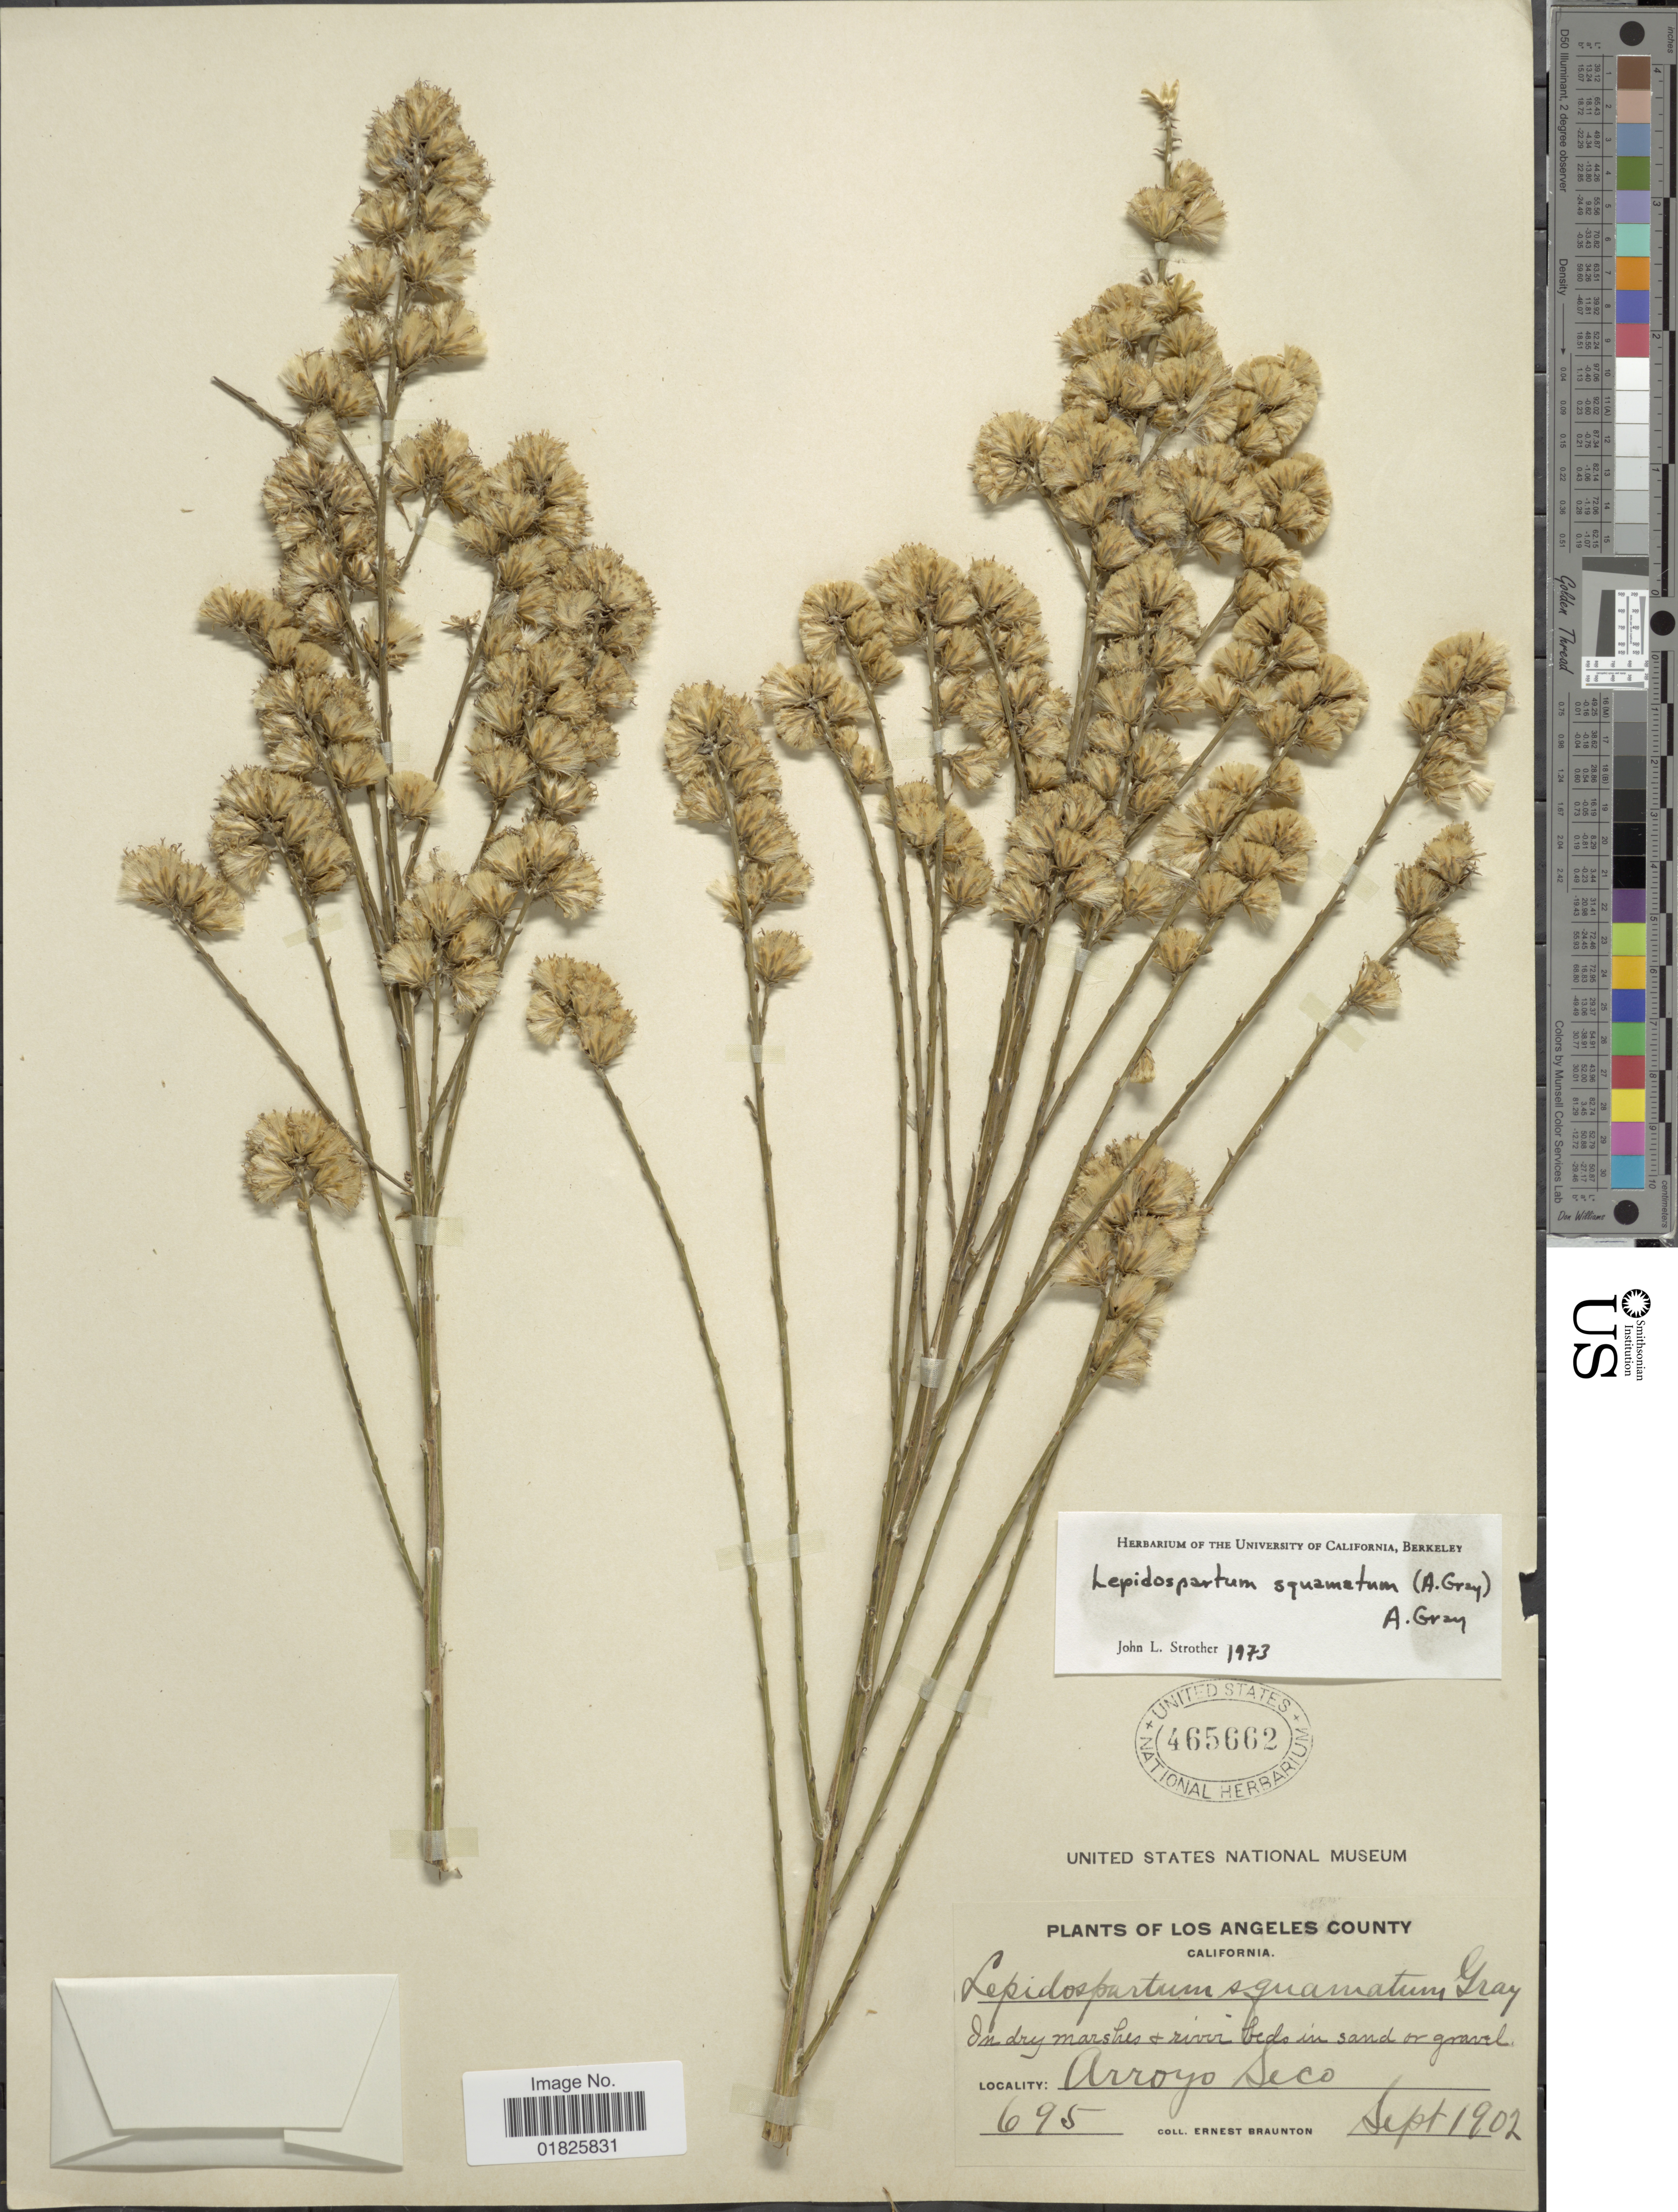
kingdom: Plantae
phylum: Tracheophyta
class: Magnoliopsida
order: Asterales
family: Asteraceae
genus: Lepidospartum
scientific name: Lepidospartum squamatum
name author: A. Gray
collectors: E. Braunton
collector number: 695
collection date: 1902-09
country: United States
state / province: California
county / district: Los Angeles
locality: Los Angeles County, Arroyo Seco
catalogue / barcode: US 465662